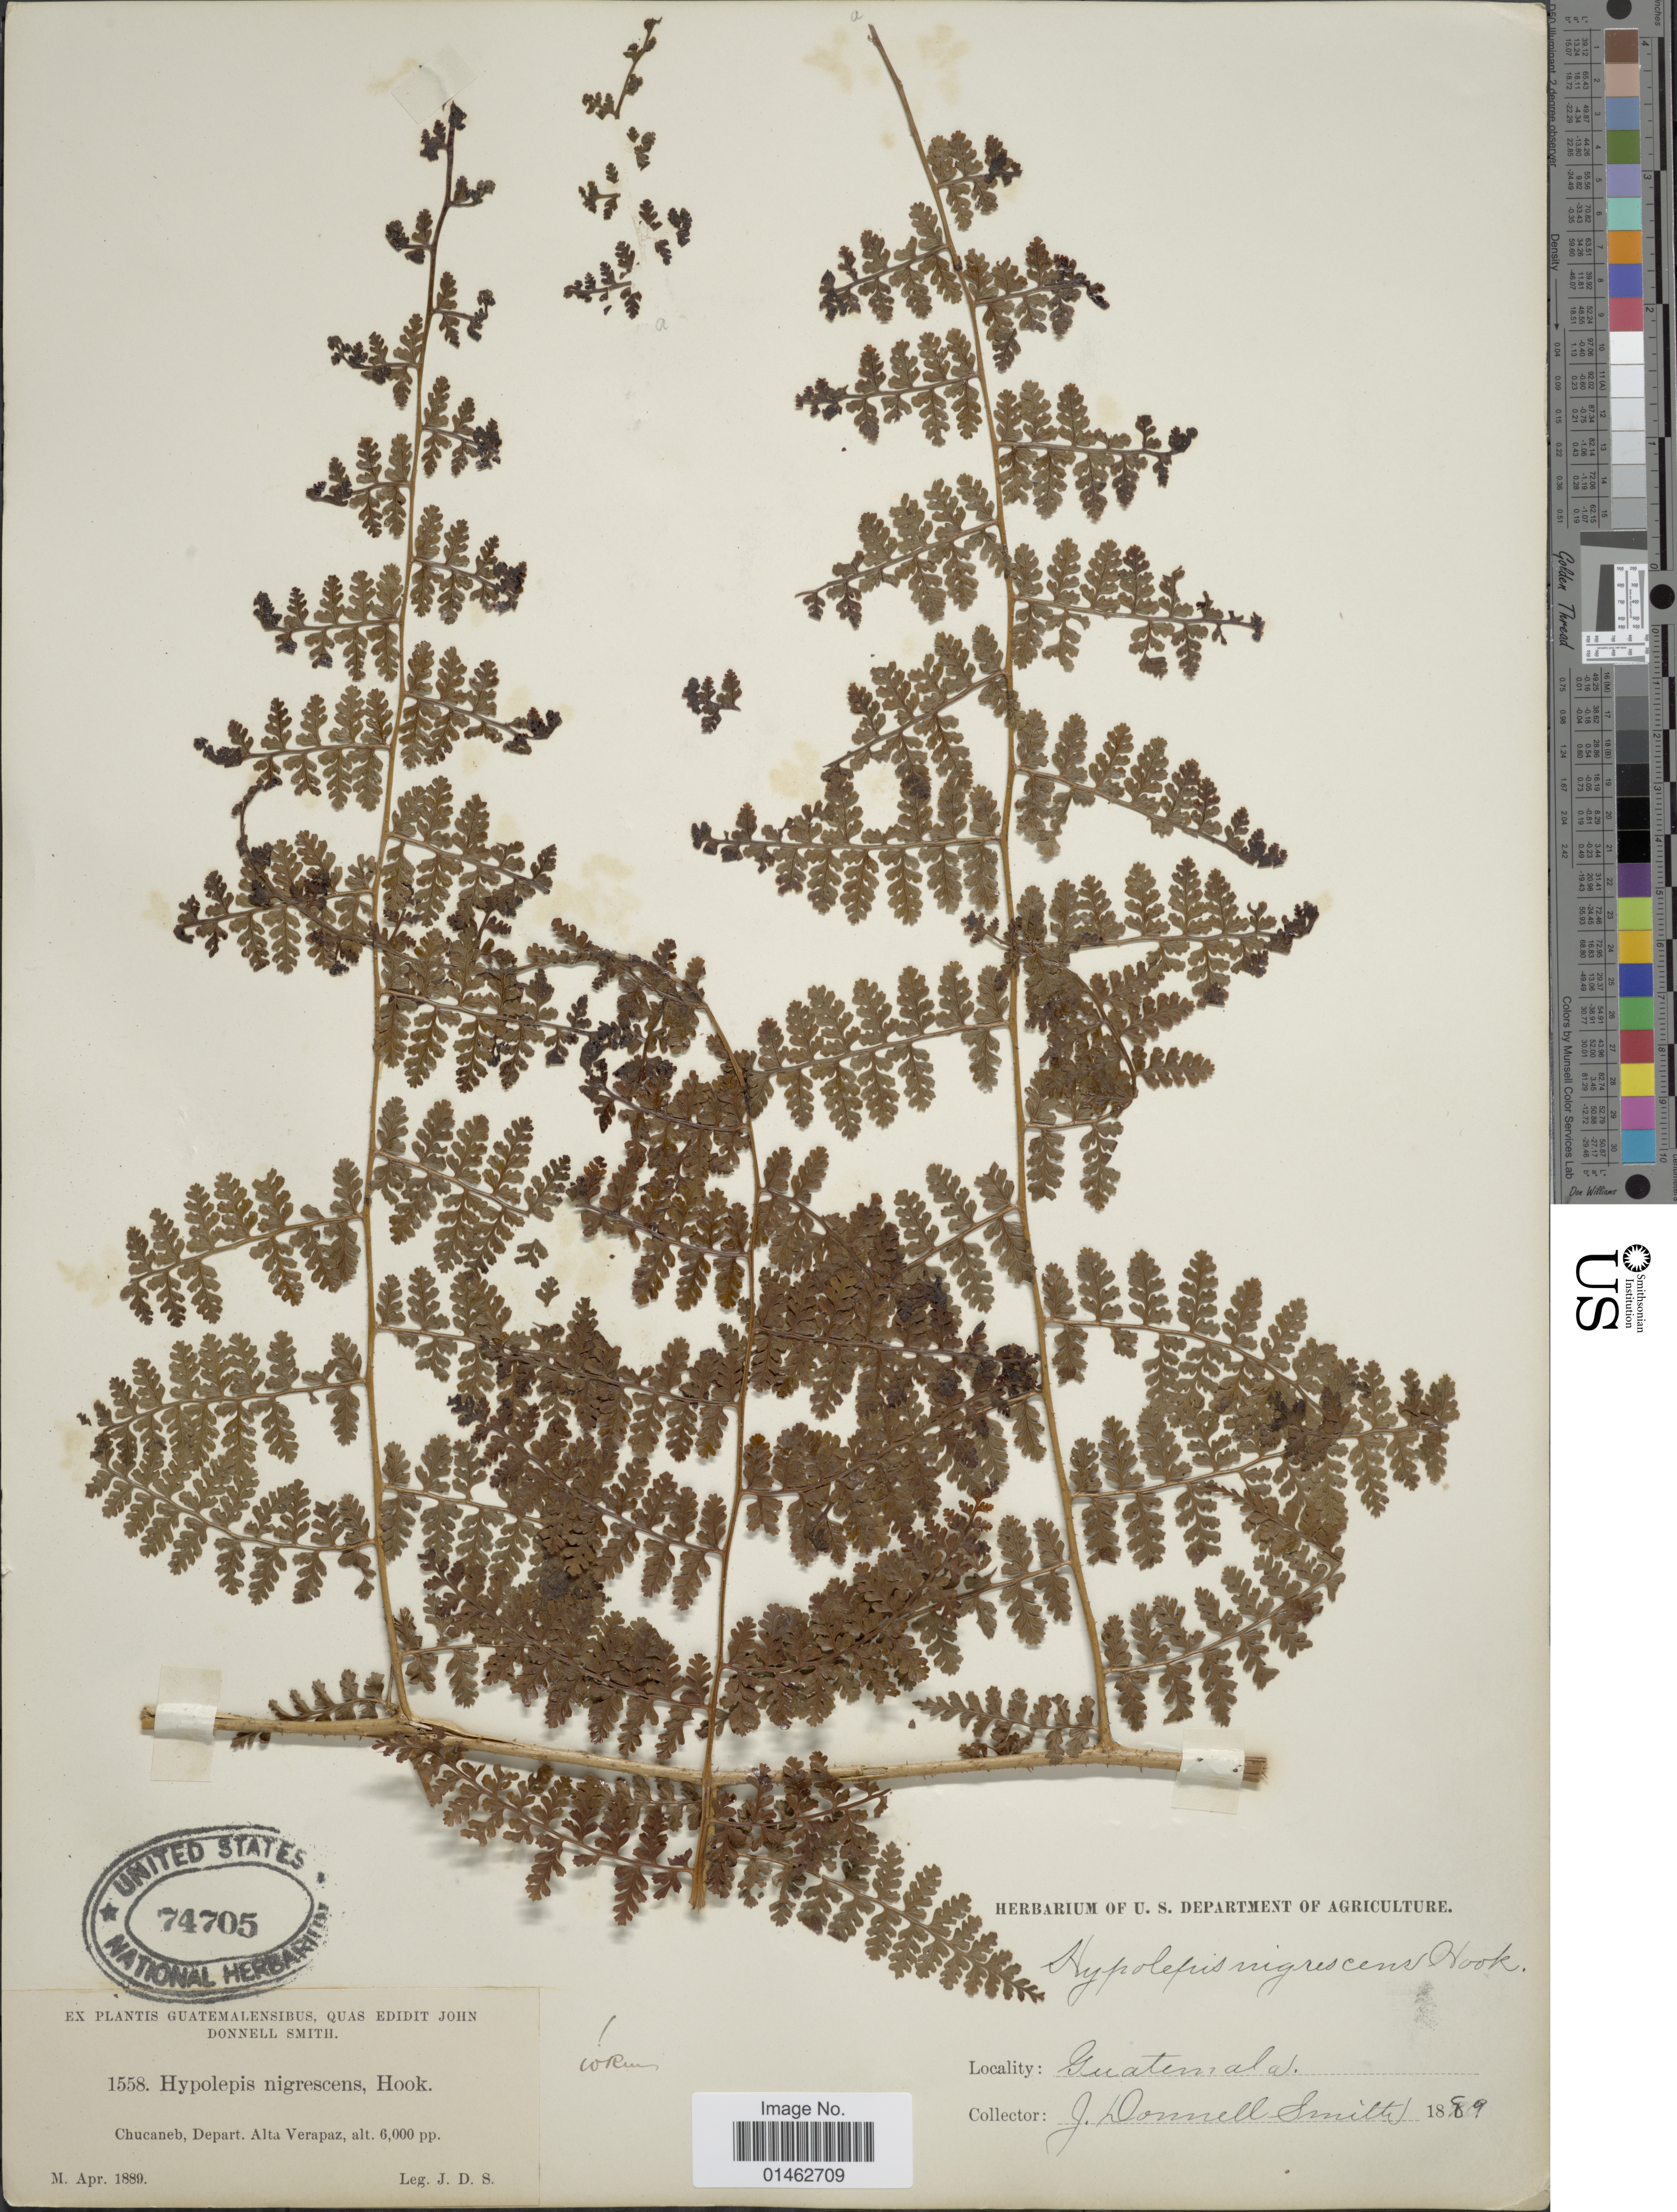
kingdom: Plantae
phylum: Tracheophyta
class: Polypodiopsida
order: Polypodiales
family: Dennstaedtiaceae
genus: Hypolepis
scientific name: Hypolepis nigrescens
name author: Hook.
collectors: J. D. Smith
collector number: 1558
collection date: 1889-04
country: Guatemala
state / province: Alta Verapaz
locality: Chucaneb, Depart. Alta Verapaz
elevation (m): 1829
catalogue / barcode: US 74705